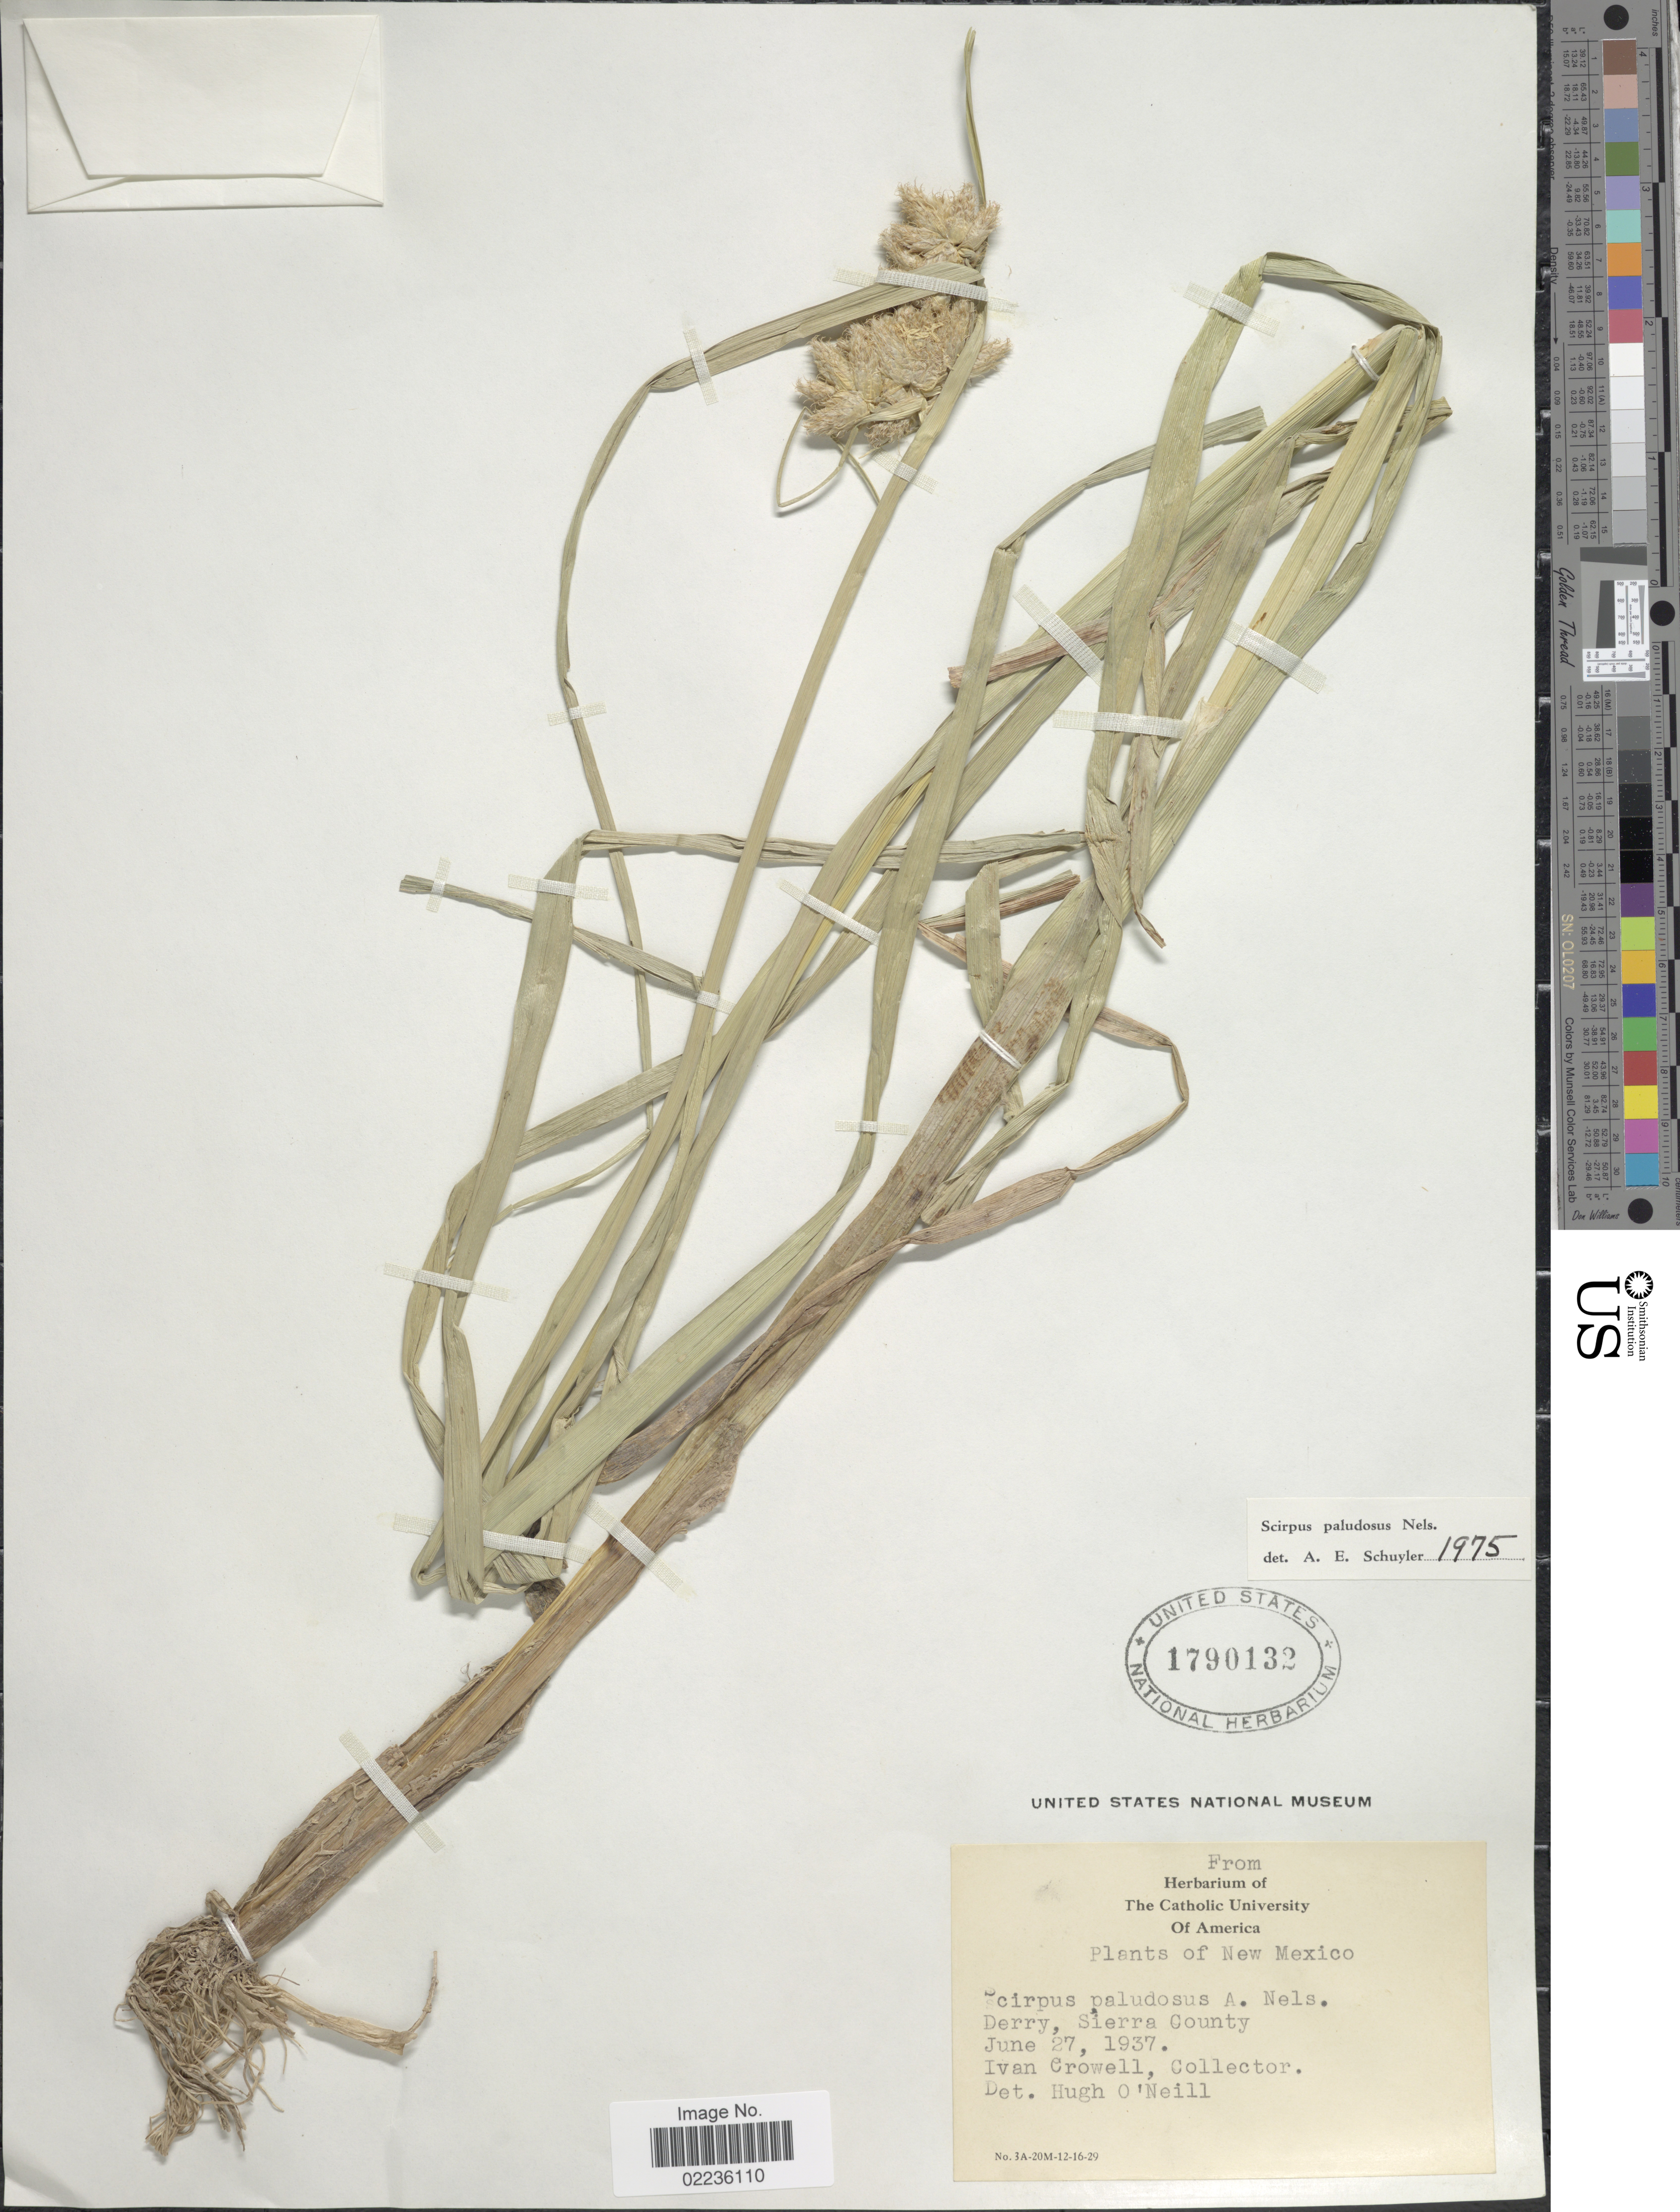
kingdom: Plantae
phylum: Tracheophyta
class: Liliopsida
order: Poales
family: Cyperaceae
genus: Bolboschoenus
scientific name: Bolboschoenus maritimus subsp. paludosus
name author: (A. Nelson) T. Koyama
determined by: Strong, M. T., (US), Smithsonian Institution - National Museum of Natural History (UNITED STATES)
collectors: I. Crowell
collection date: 1937-06-27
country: United States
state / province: New Mexico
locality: Derry, Sierra County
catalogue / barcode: US 1790132